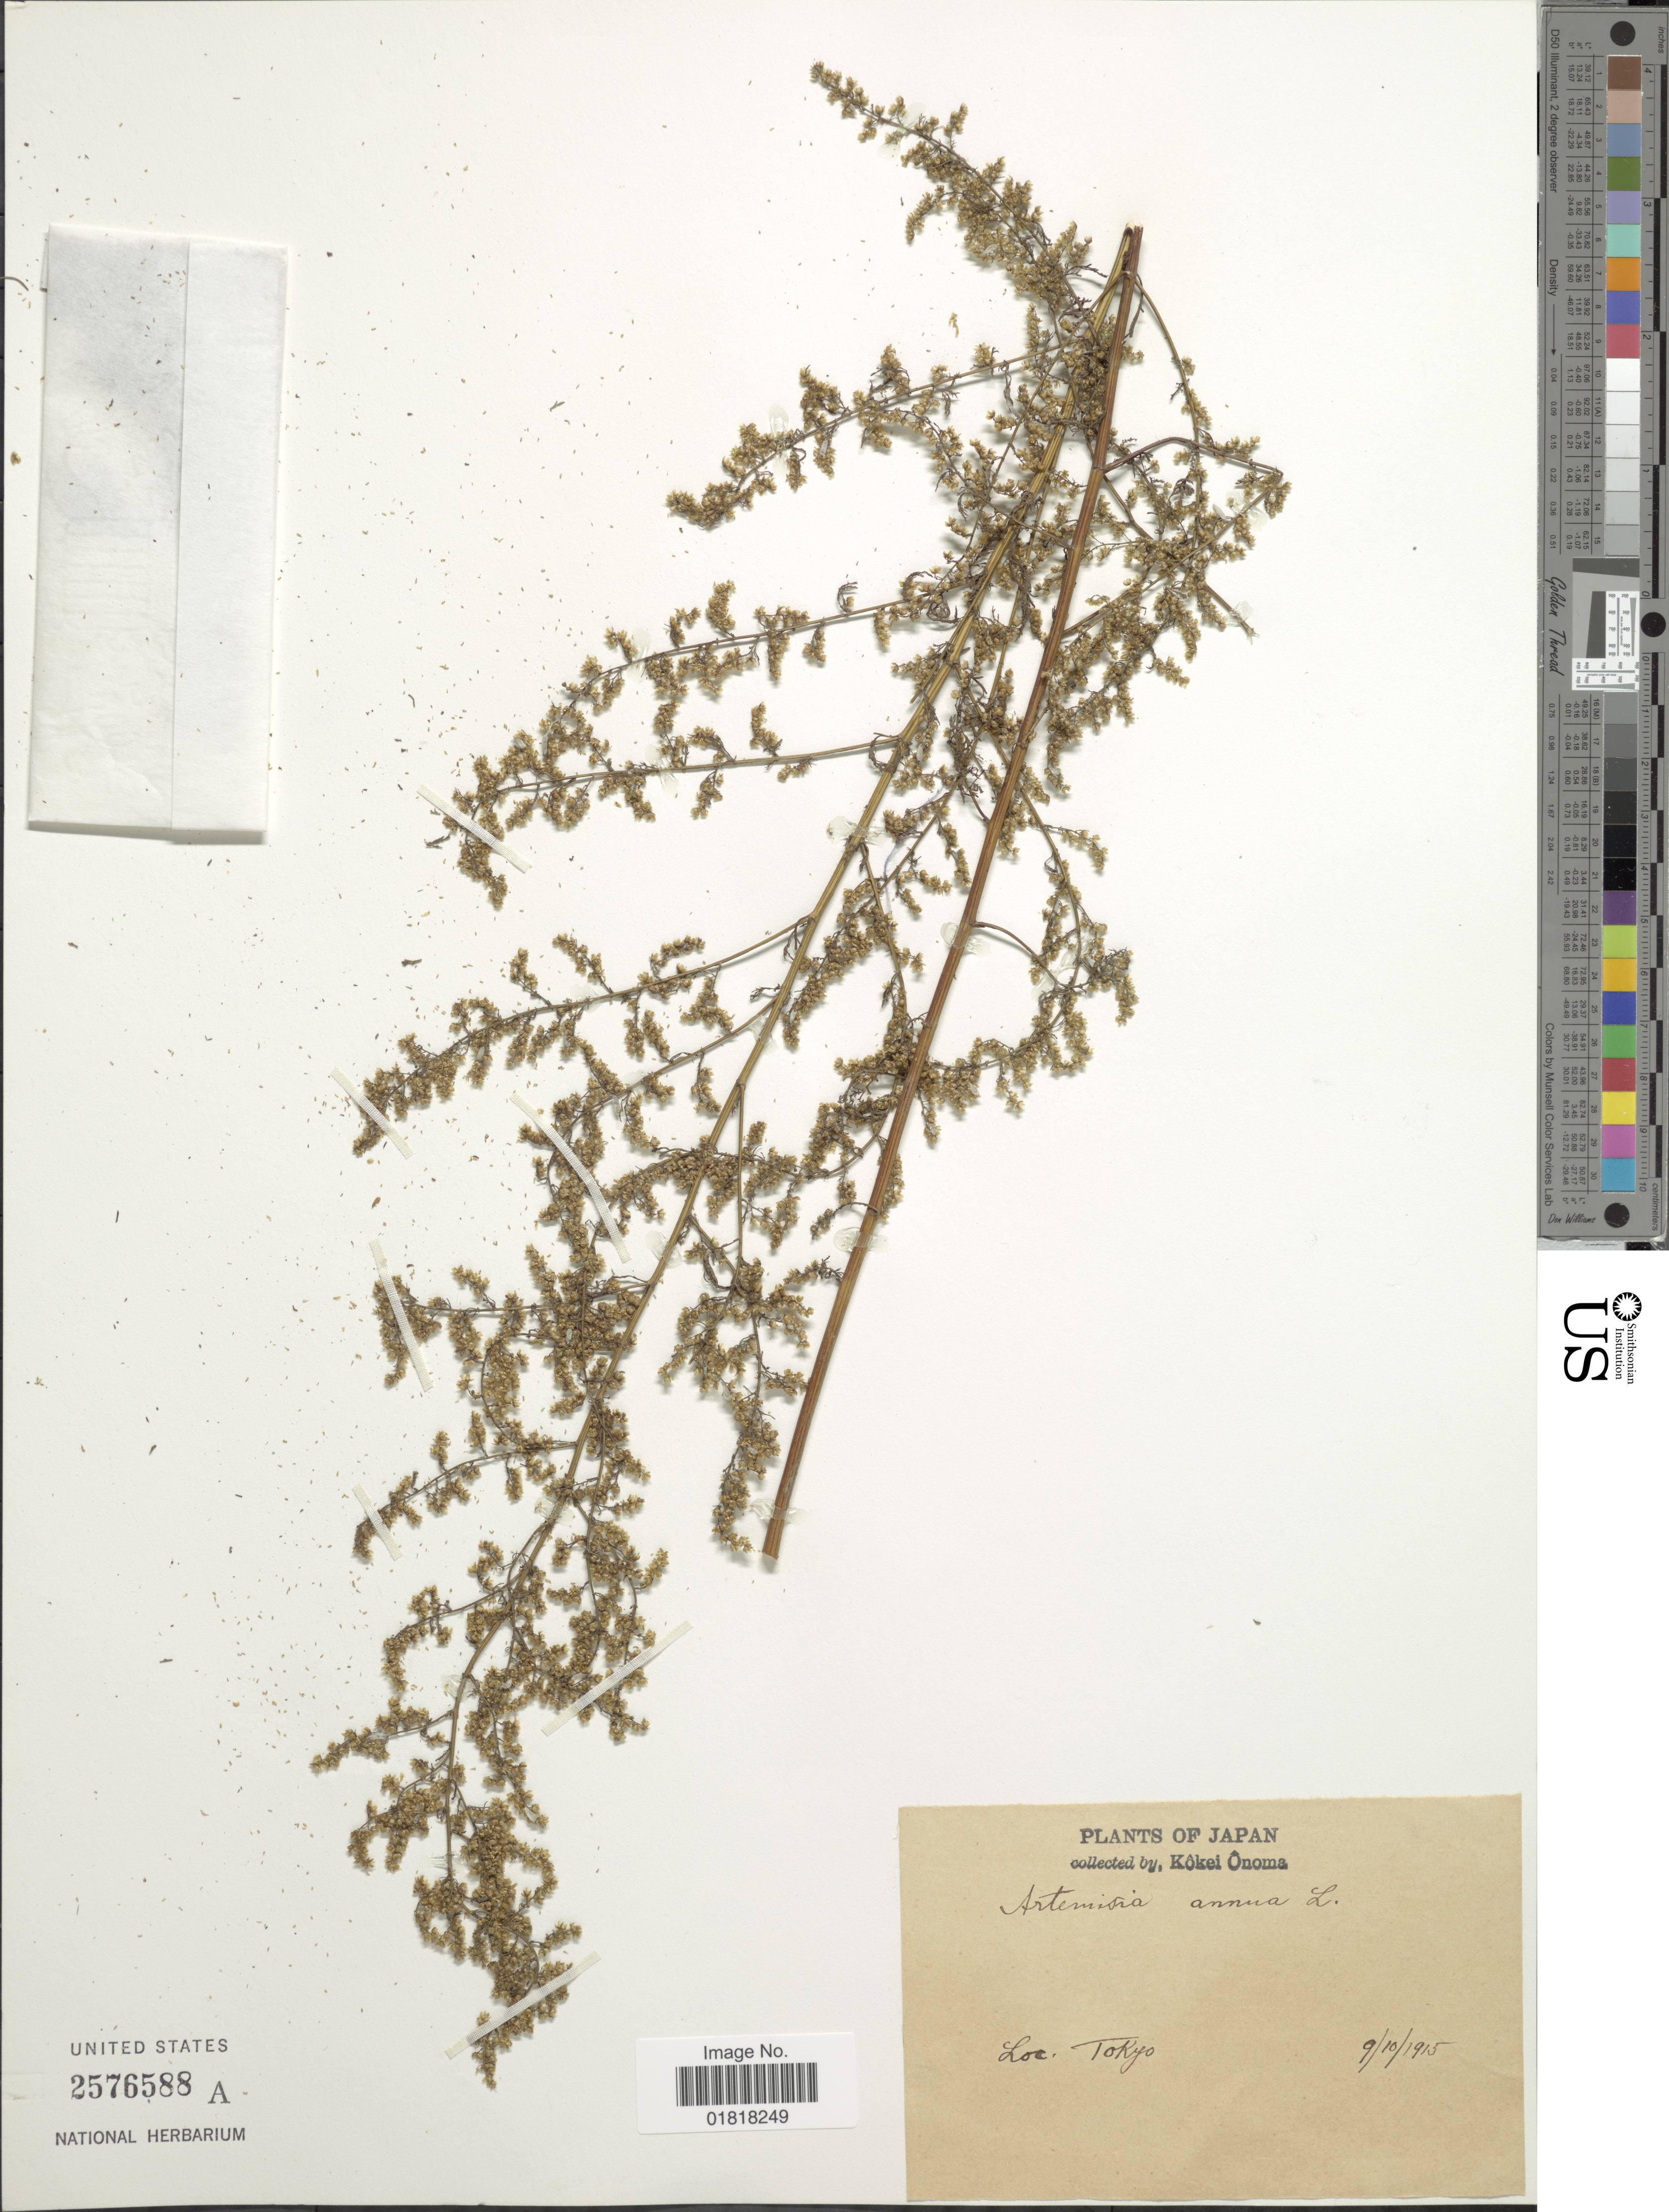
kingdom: Plantae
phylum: Tracheophyta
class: Magnoliopsida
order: Asterales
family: Asteraceae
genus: Artemisia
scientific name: Artemisia annua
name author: L.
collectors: K. Onoma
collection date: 1915-10-09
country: Japan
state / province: Tokyo, Federal City of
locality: Tokyo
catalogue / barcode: US 2576588A